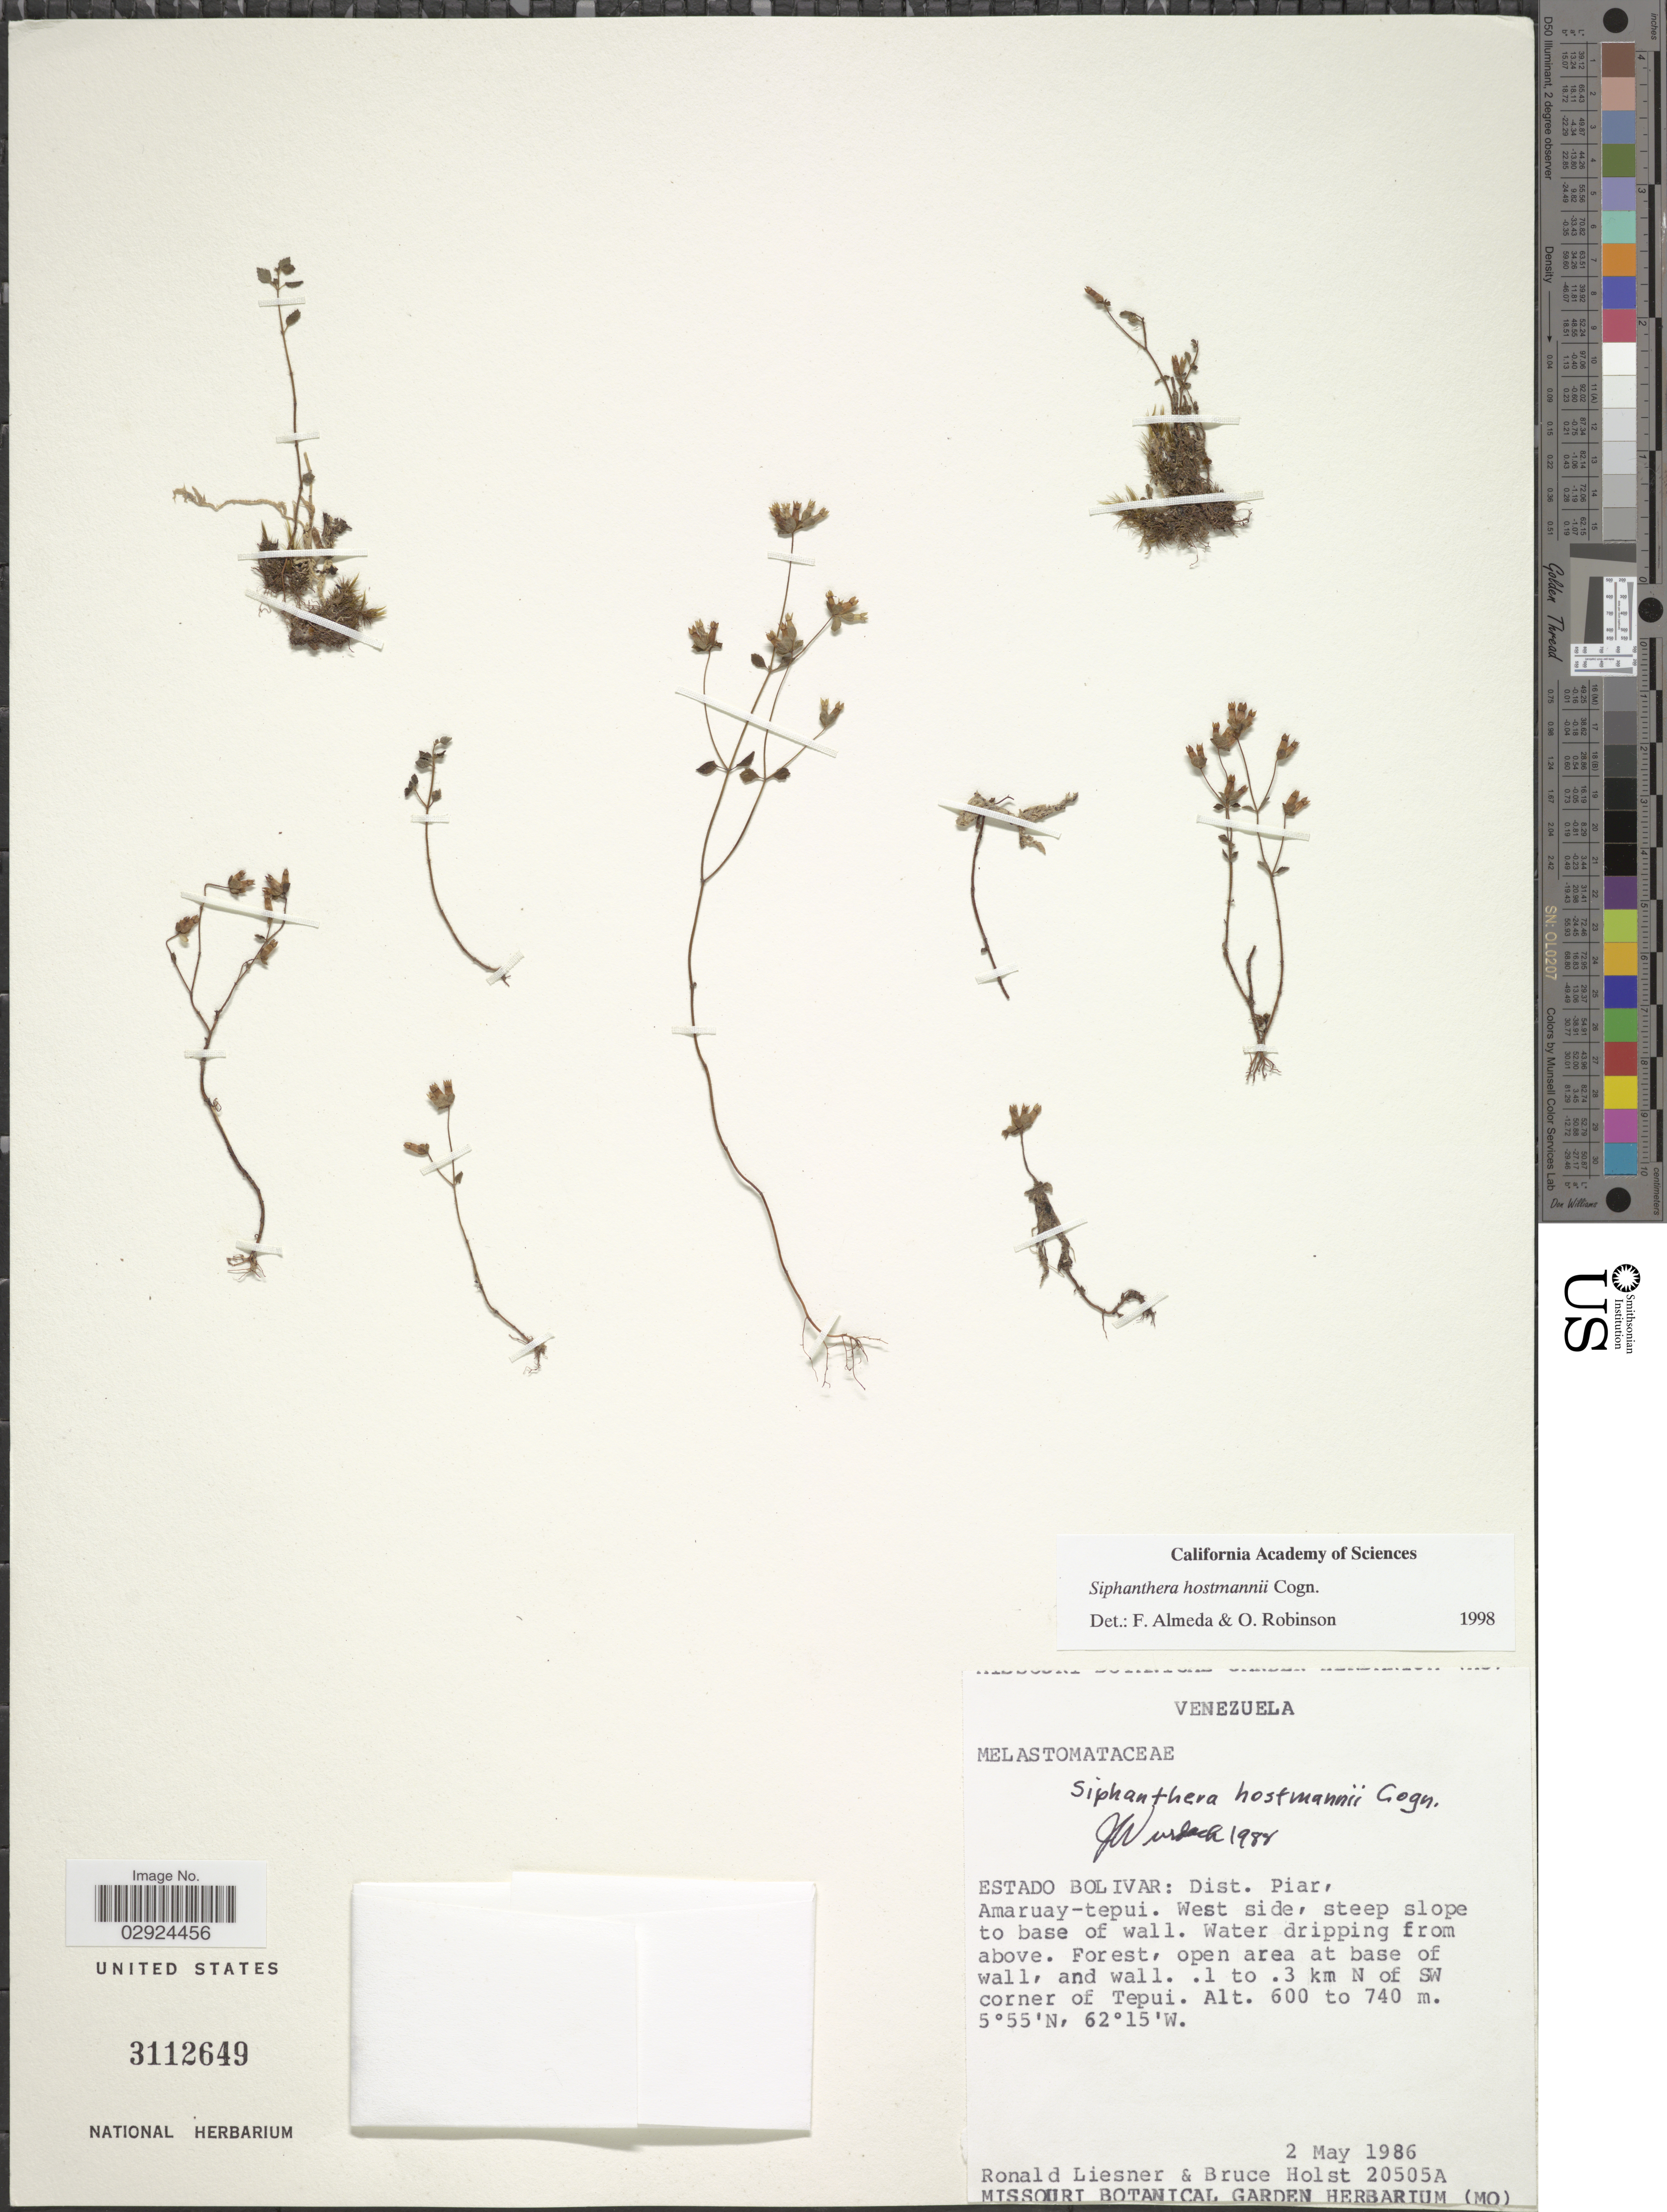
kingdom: Plantae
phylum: Tracheophyta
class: Magnoliopsida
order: Myrtales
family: Melastomataceae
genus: Siphanthera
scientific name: Siphanthera hostmannii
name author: Cogn.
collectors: R. L. Liesner & B. Holst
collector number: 20505A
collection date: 1986-05-02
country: Venezuela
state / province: Bolivar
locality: Dist. Piar, Amaruay-tepui, West side, steep slope to base of wall, Water dripping from above, Forest, open area at base of wall, and wall, 1 to 3 km N of SW corner of Tepui.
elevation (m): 600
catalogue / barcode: US 3112649